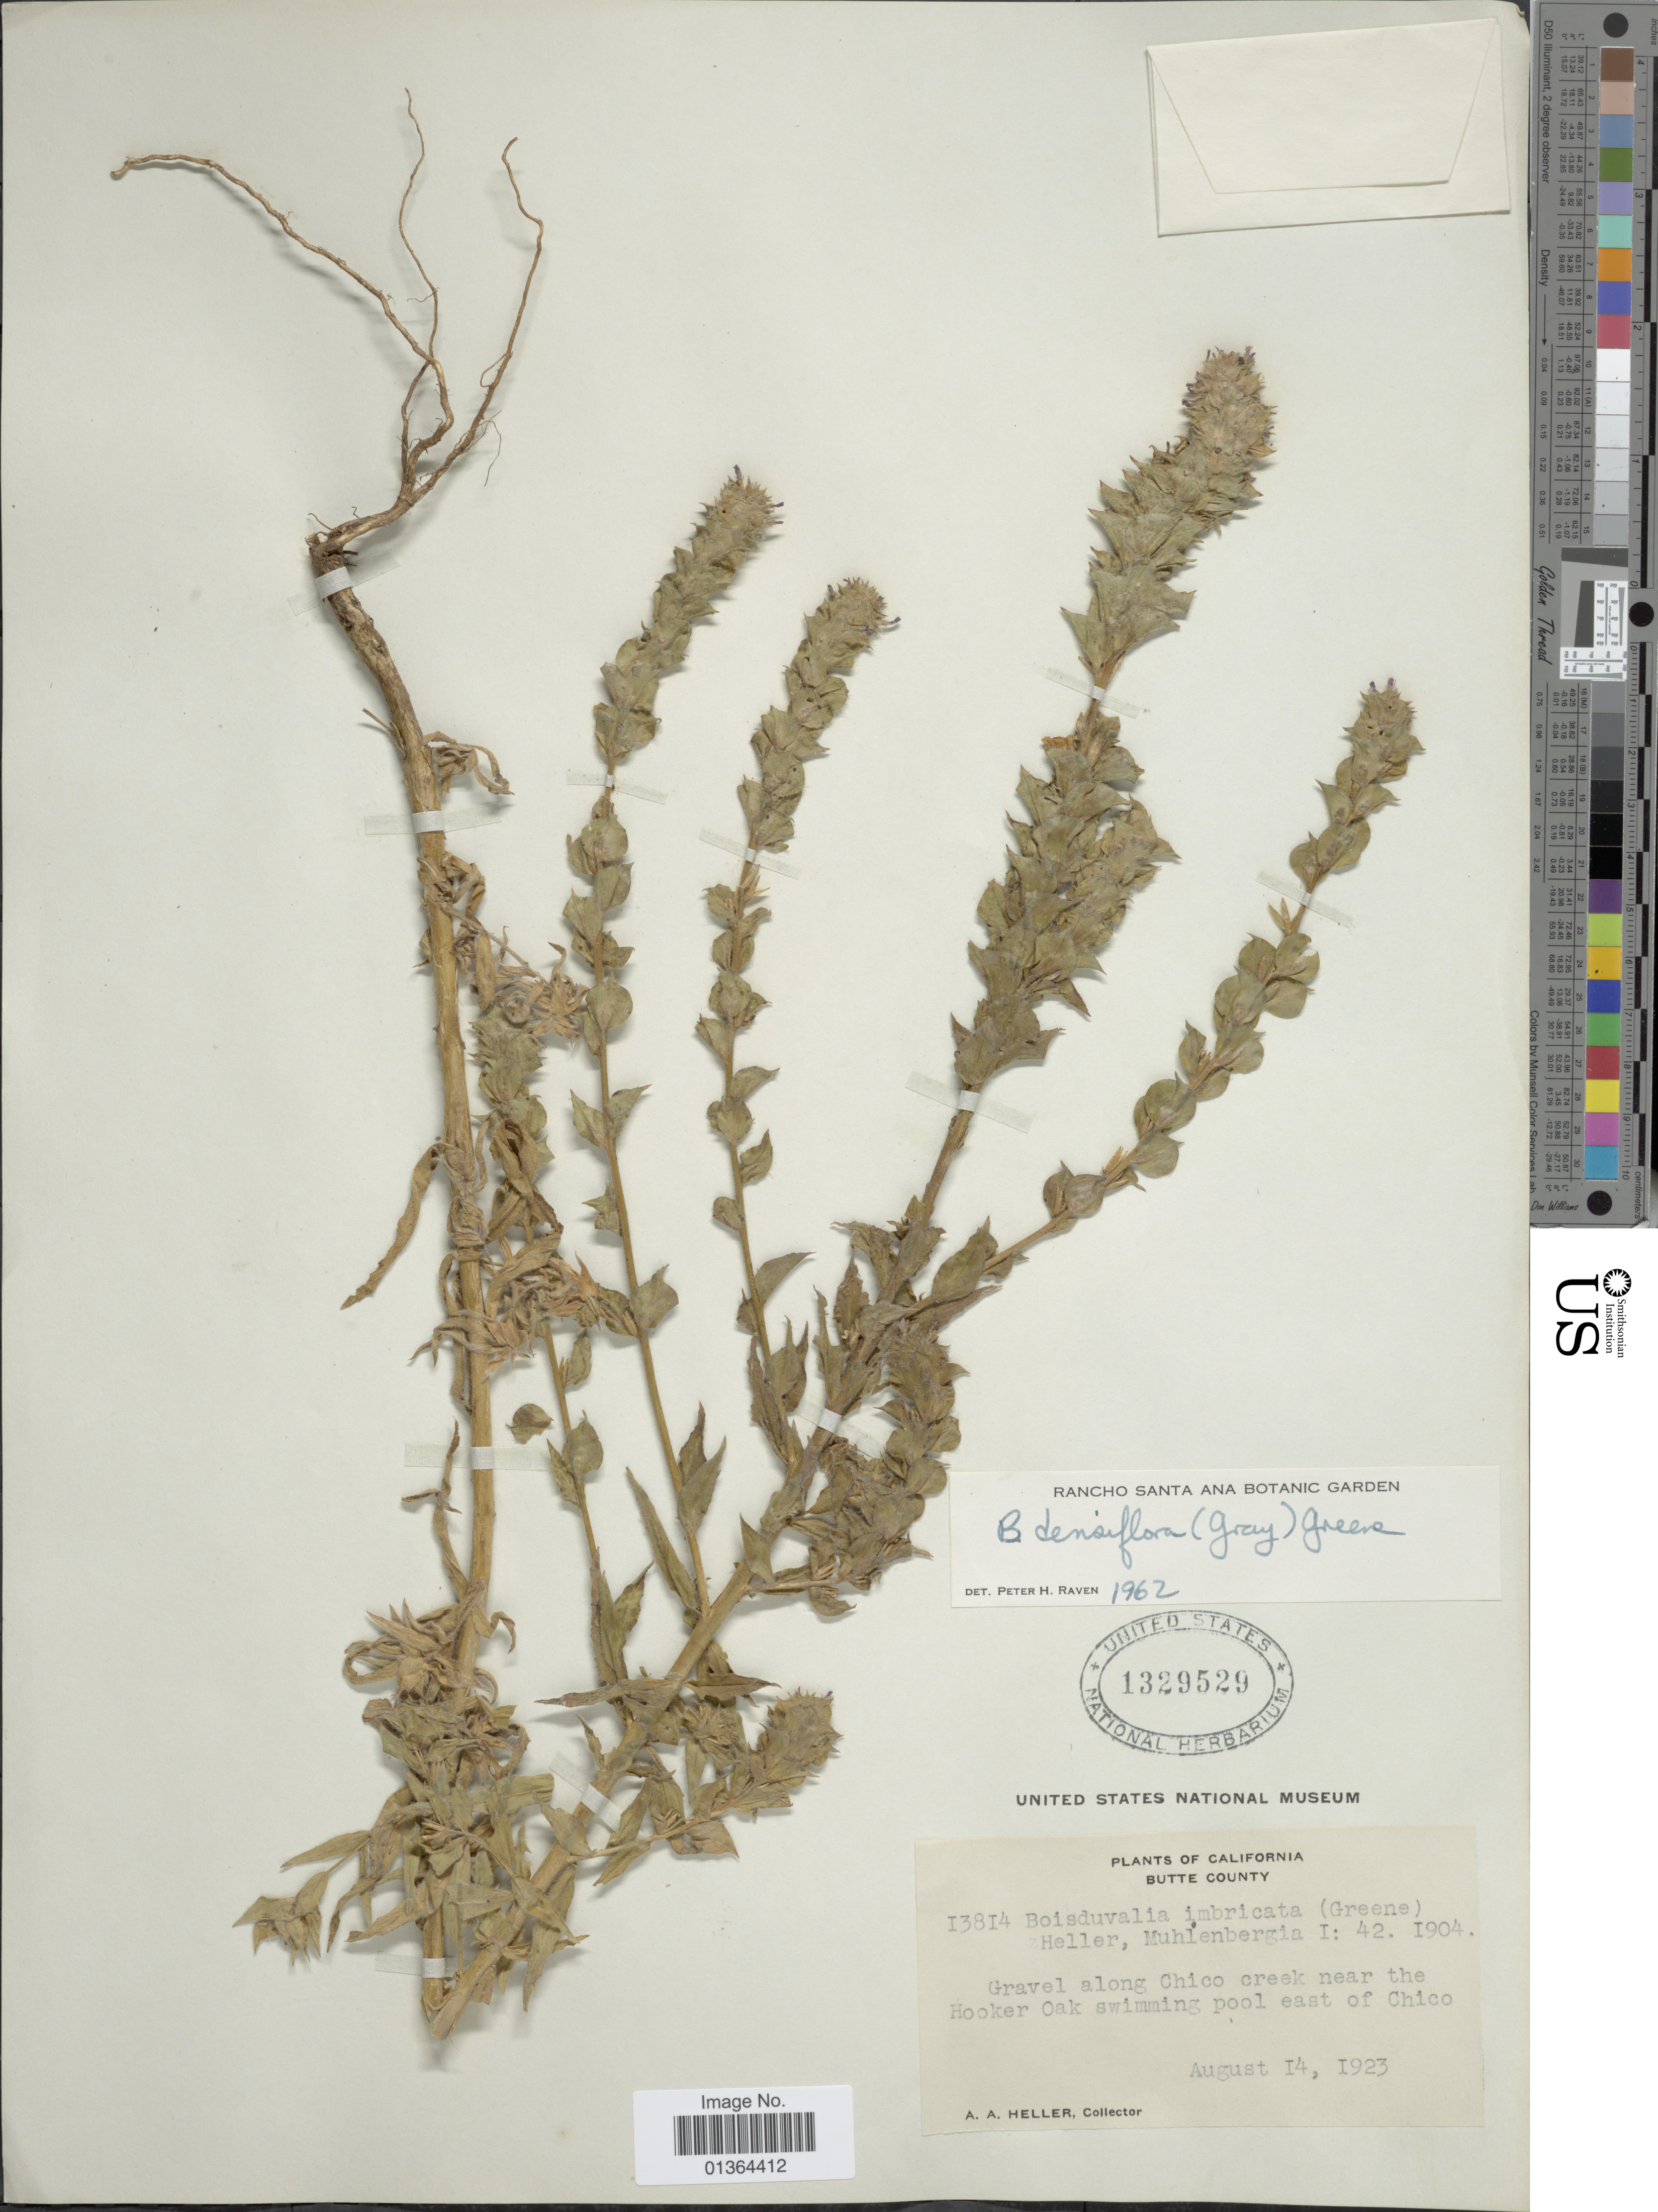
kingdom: Plantae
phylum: Tracheophyta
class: Magnoliopsida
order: Myrtales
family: Onagraceae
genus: Epilobium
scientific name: Epilobium densiflorum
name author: (Lindl.) Hoch & P.H. Raven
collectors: A. A. Heller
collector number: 13814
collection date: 1923-08-14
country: United States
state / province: California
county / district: Butte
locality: Butte County, gravel along Chico creek near the Hooker Oak swimming pool east of Chico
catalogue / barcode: US 1329529